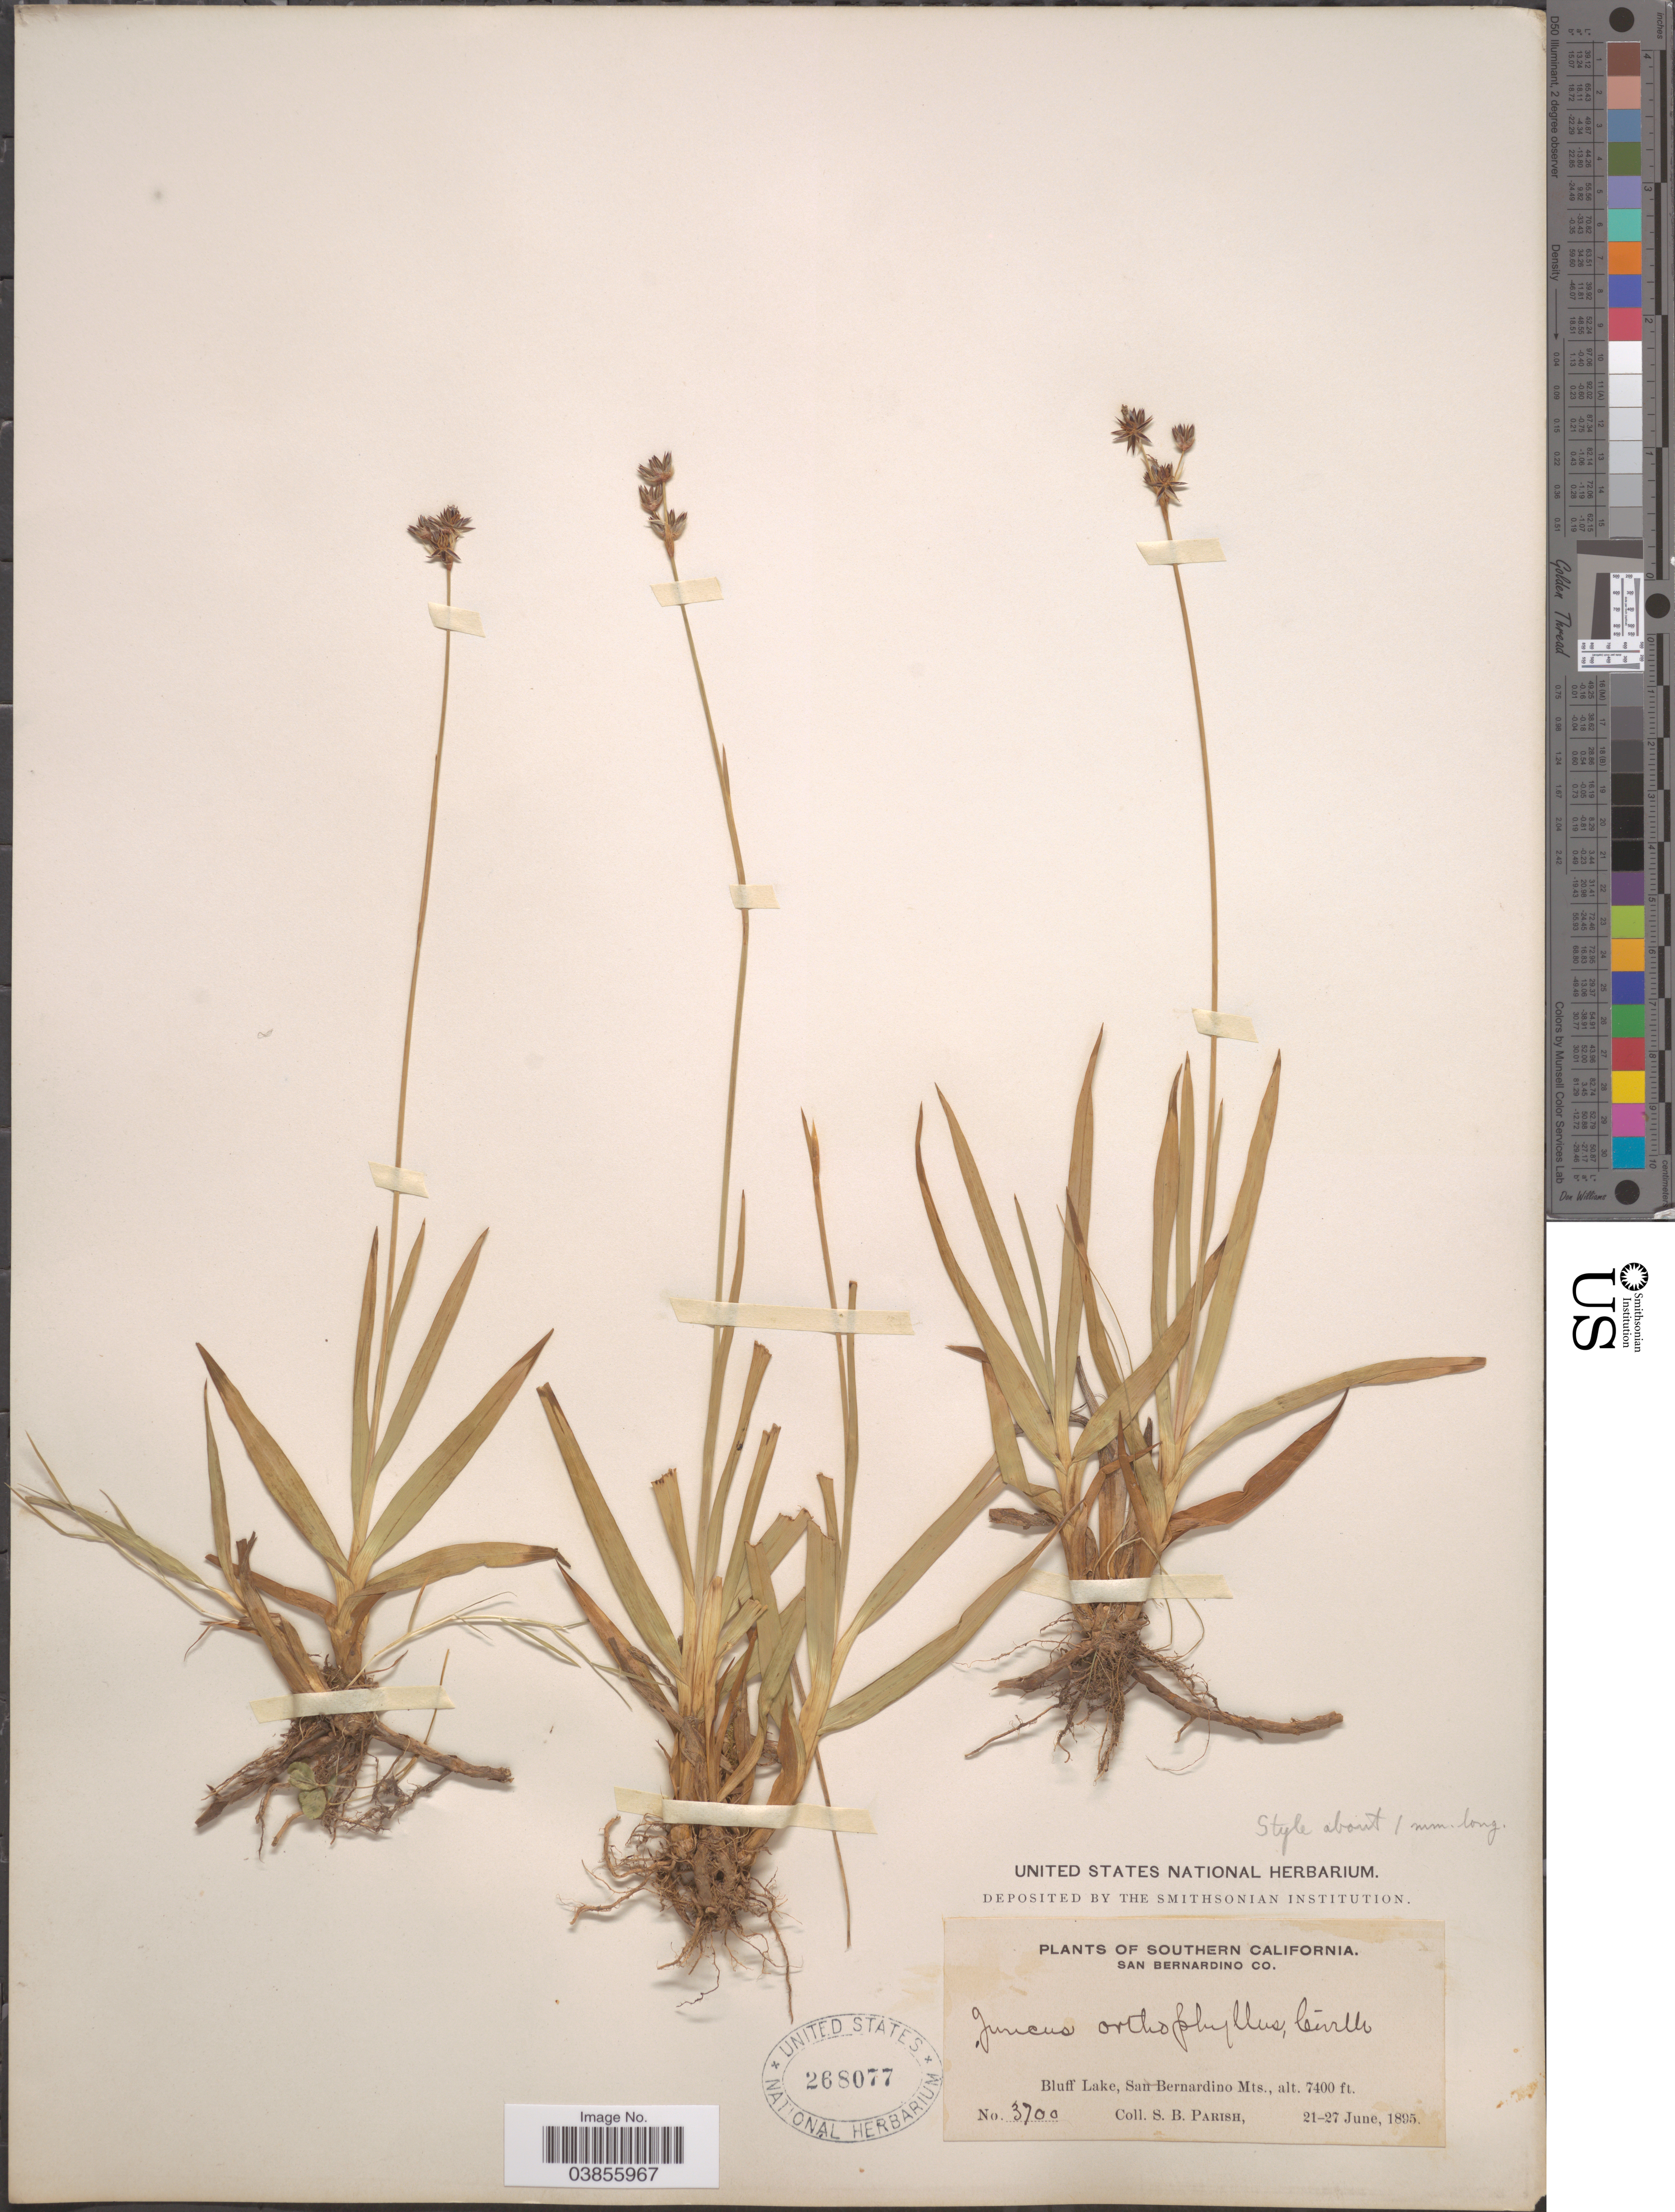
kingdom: Plantae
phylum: Tracheophyta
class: Liliopsida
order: Poales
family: Juncaceae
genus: Juncus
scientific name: Juncus orthophyllus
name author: Coville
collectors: S. B. Parish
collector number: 3700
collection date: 1895-06-21/1895-06-27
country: United States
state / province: California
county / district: San Bernardino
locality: Southern California. San Bernardino Co. Bluff Lake, San Bernardino Mts.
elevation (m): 2256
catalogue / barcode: US 268077